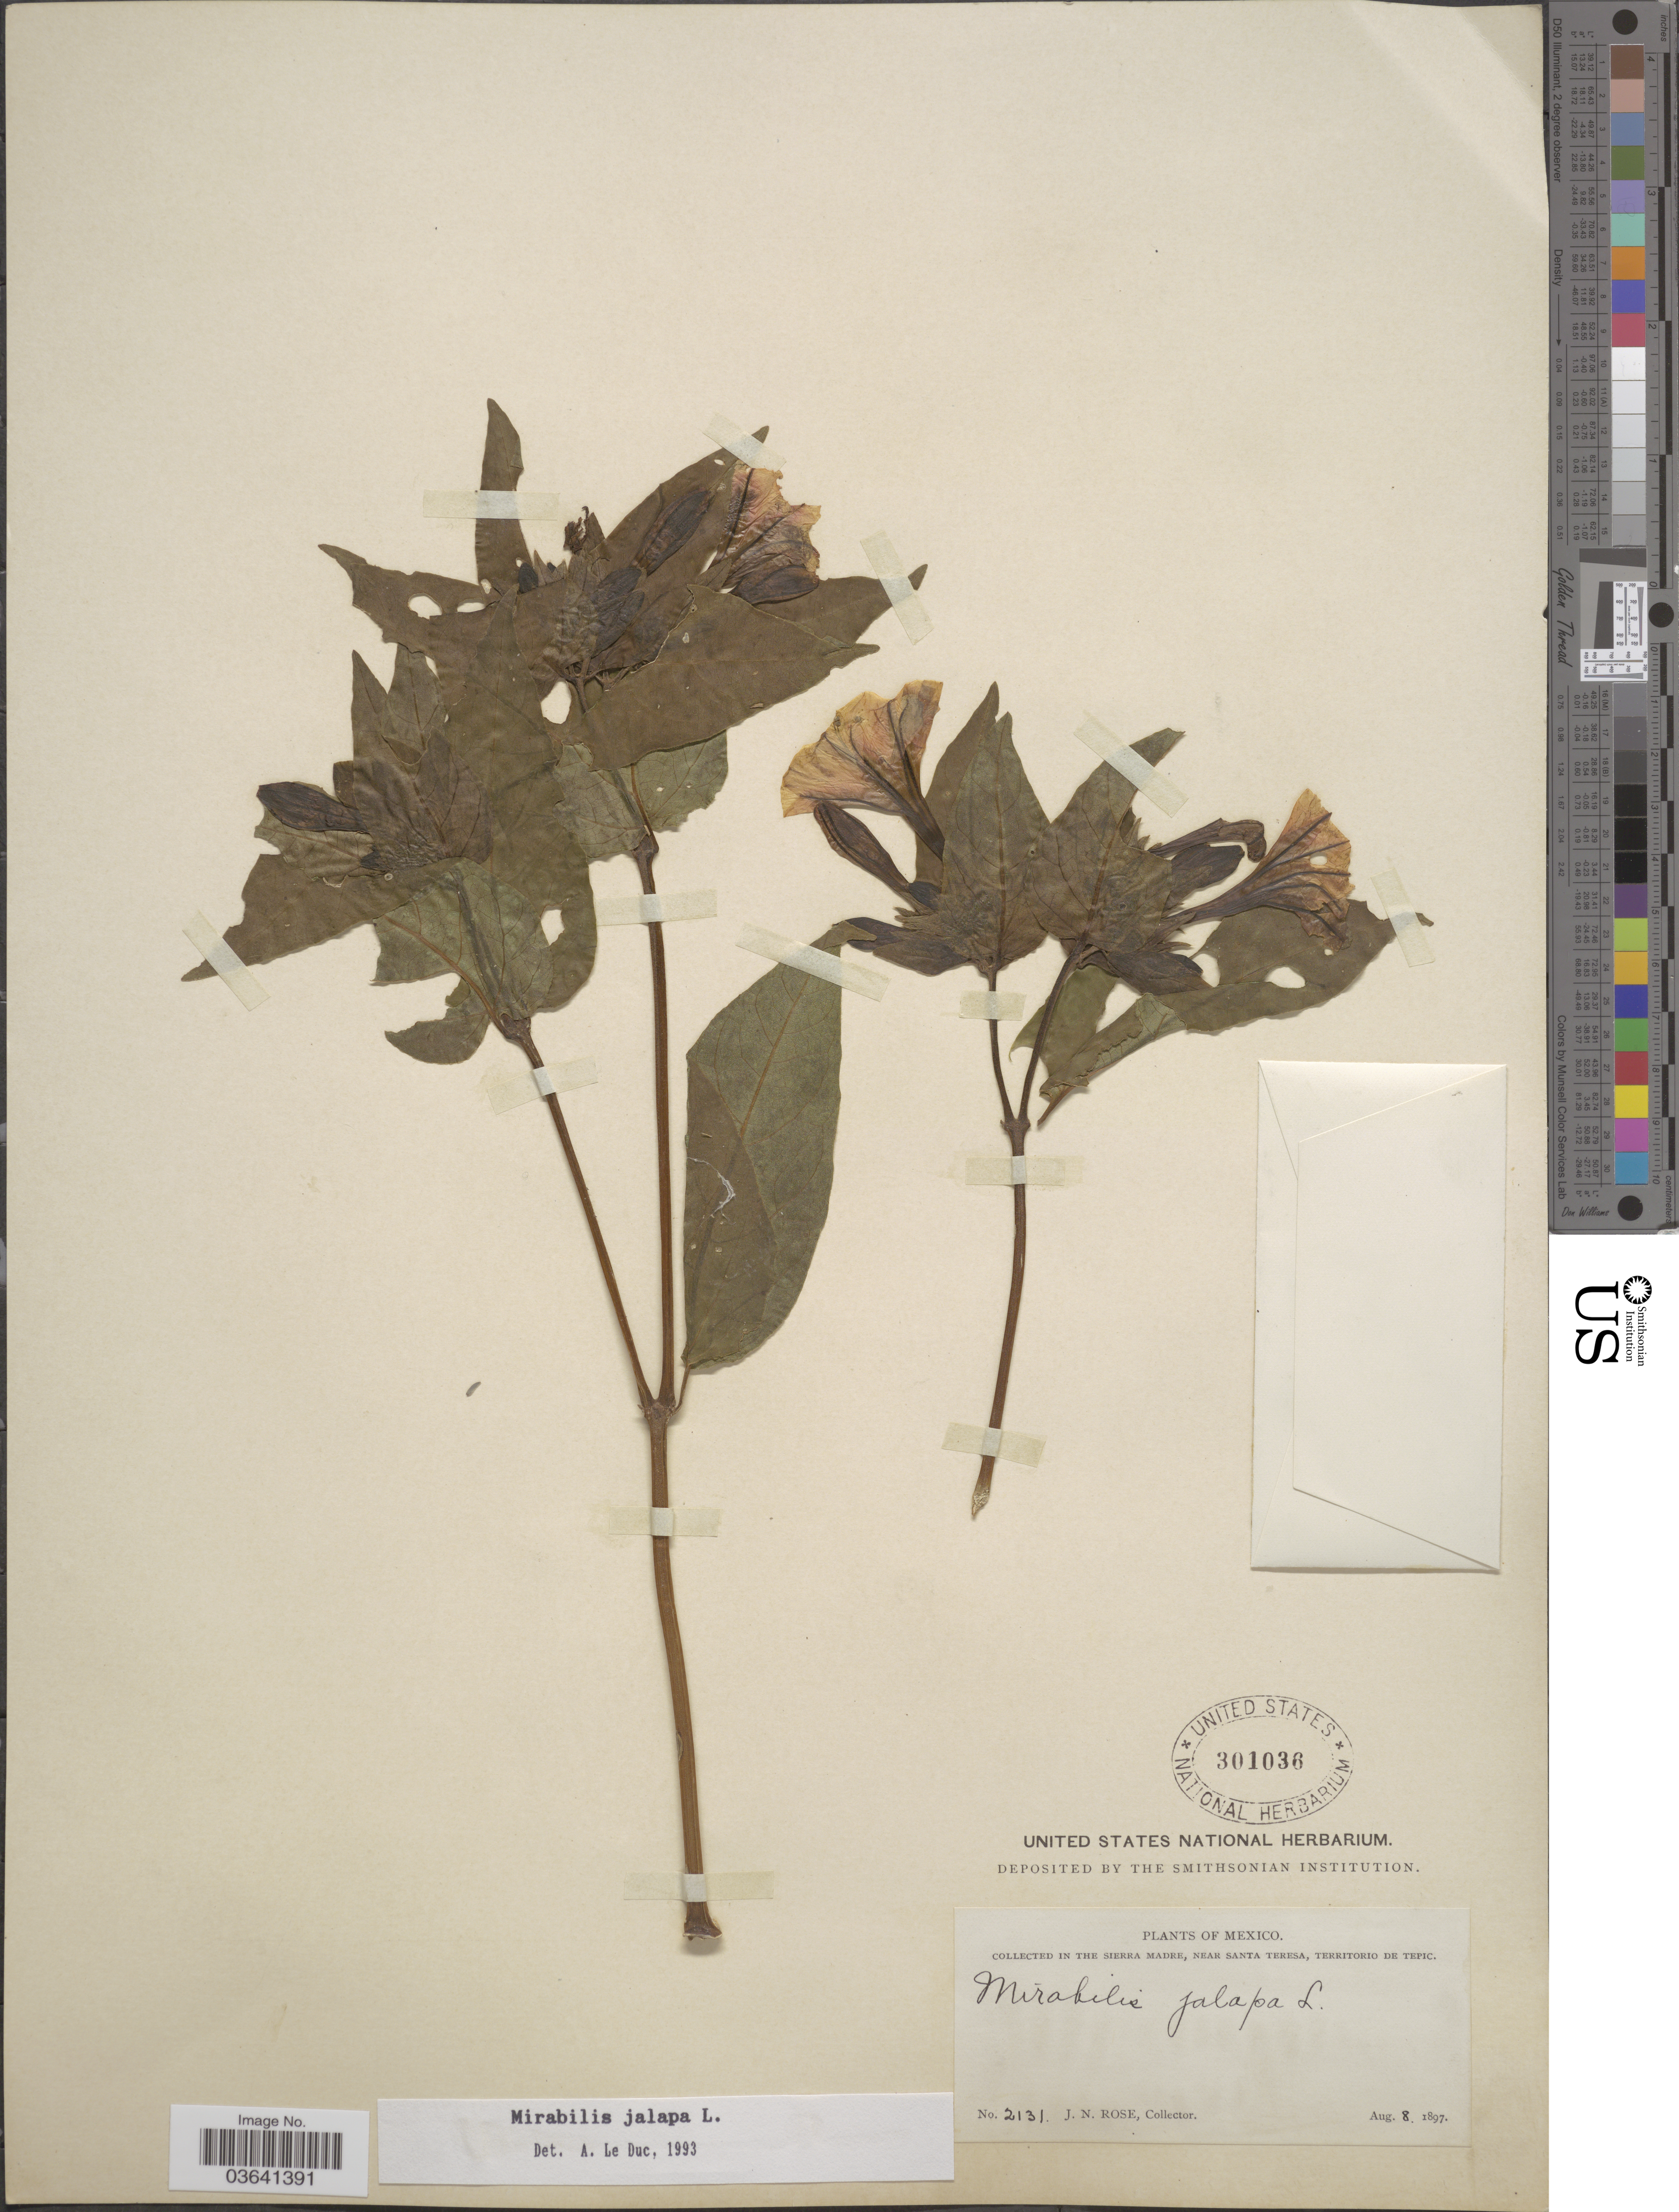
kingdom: Plantae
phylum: Tracheophyta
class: Magnoliopsida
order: Caryophyllales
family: Nyctaginaceae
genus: Mirabilis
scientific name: Mirabilis jalapa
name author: L.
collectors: J. N. Rose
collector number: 2131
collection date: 1897-08-08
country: Mexico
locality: In the Sierra Madre, near Santa Teresa, Territorio de Tepic.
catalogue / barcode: US 301036